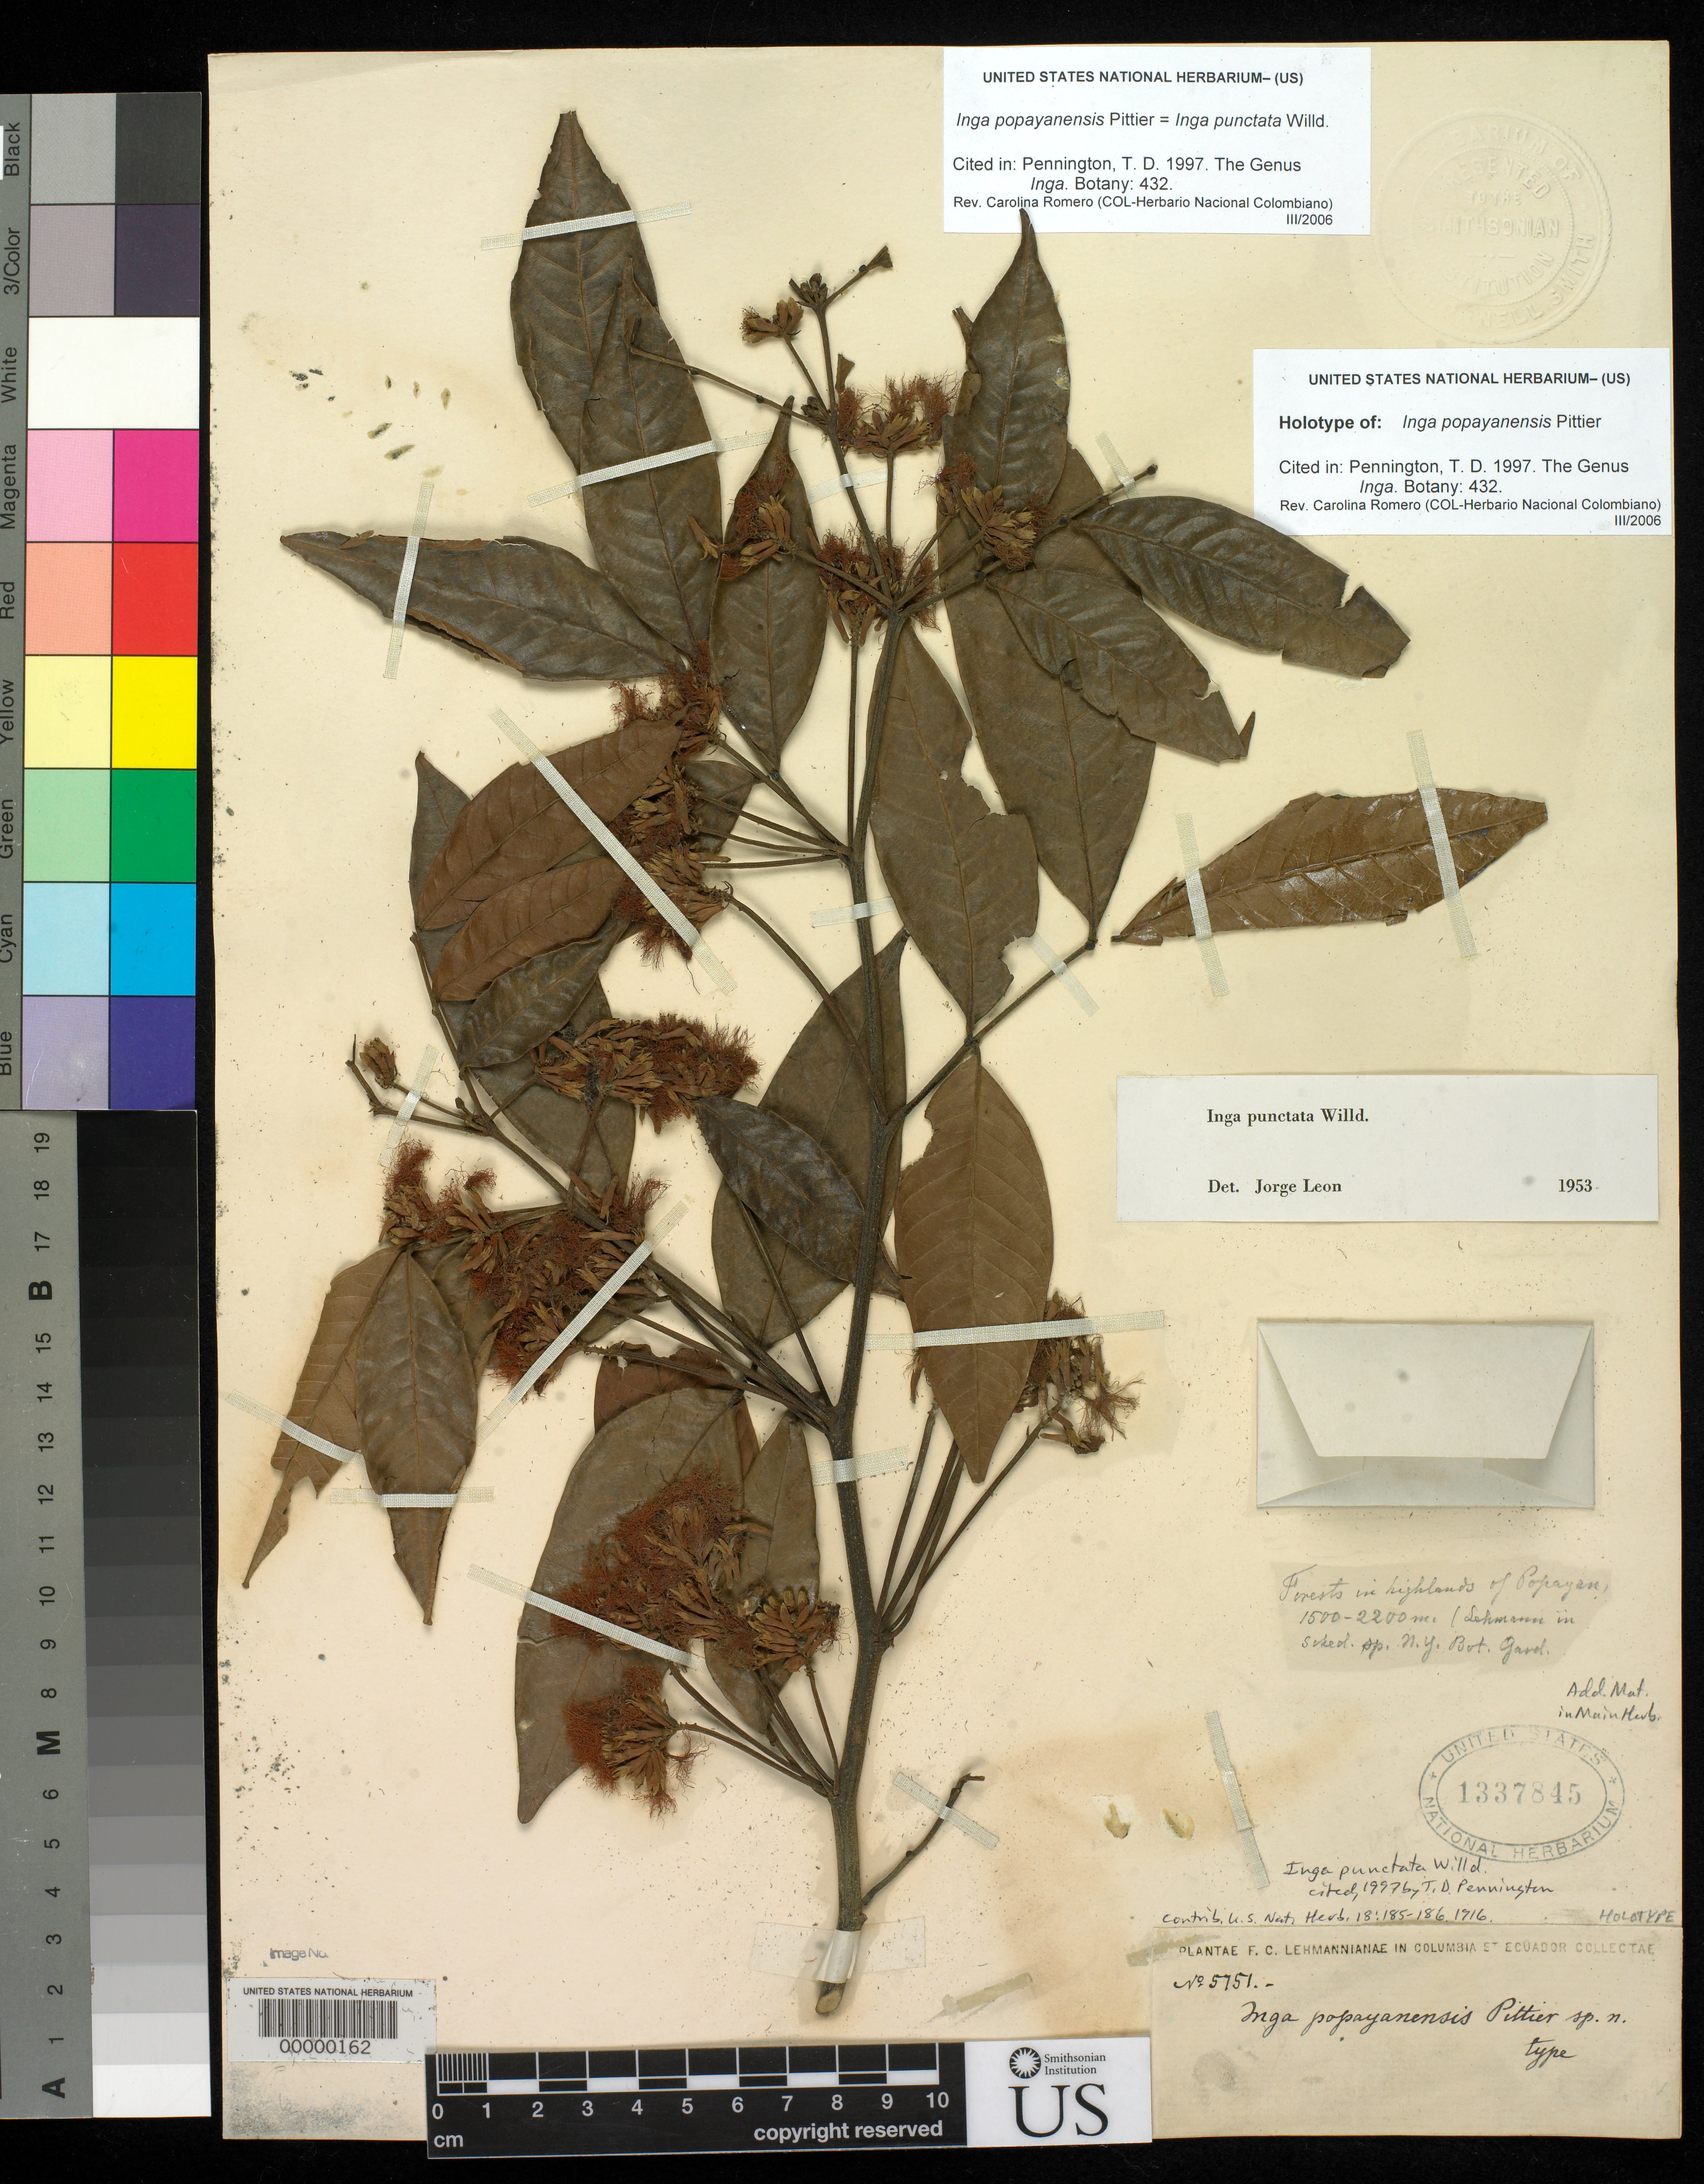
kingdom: Plantae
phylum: Tracheophyta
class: Magnoliopsida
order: Fabales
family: Fabaceae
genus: Inga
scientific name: Inga popayanensis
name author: Pittier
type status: Holotype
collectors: F. C. Lehmann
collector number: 5751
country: Colombia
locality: Forests in highlands of Popayan.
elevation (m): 1500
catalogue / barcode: US 1337845